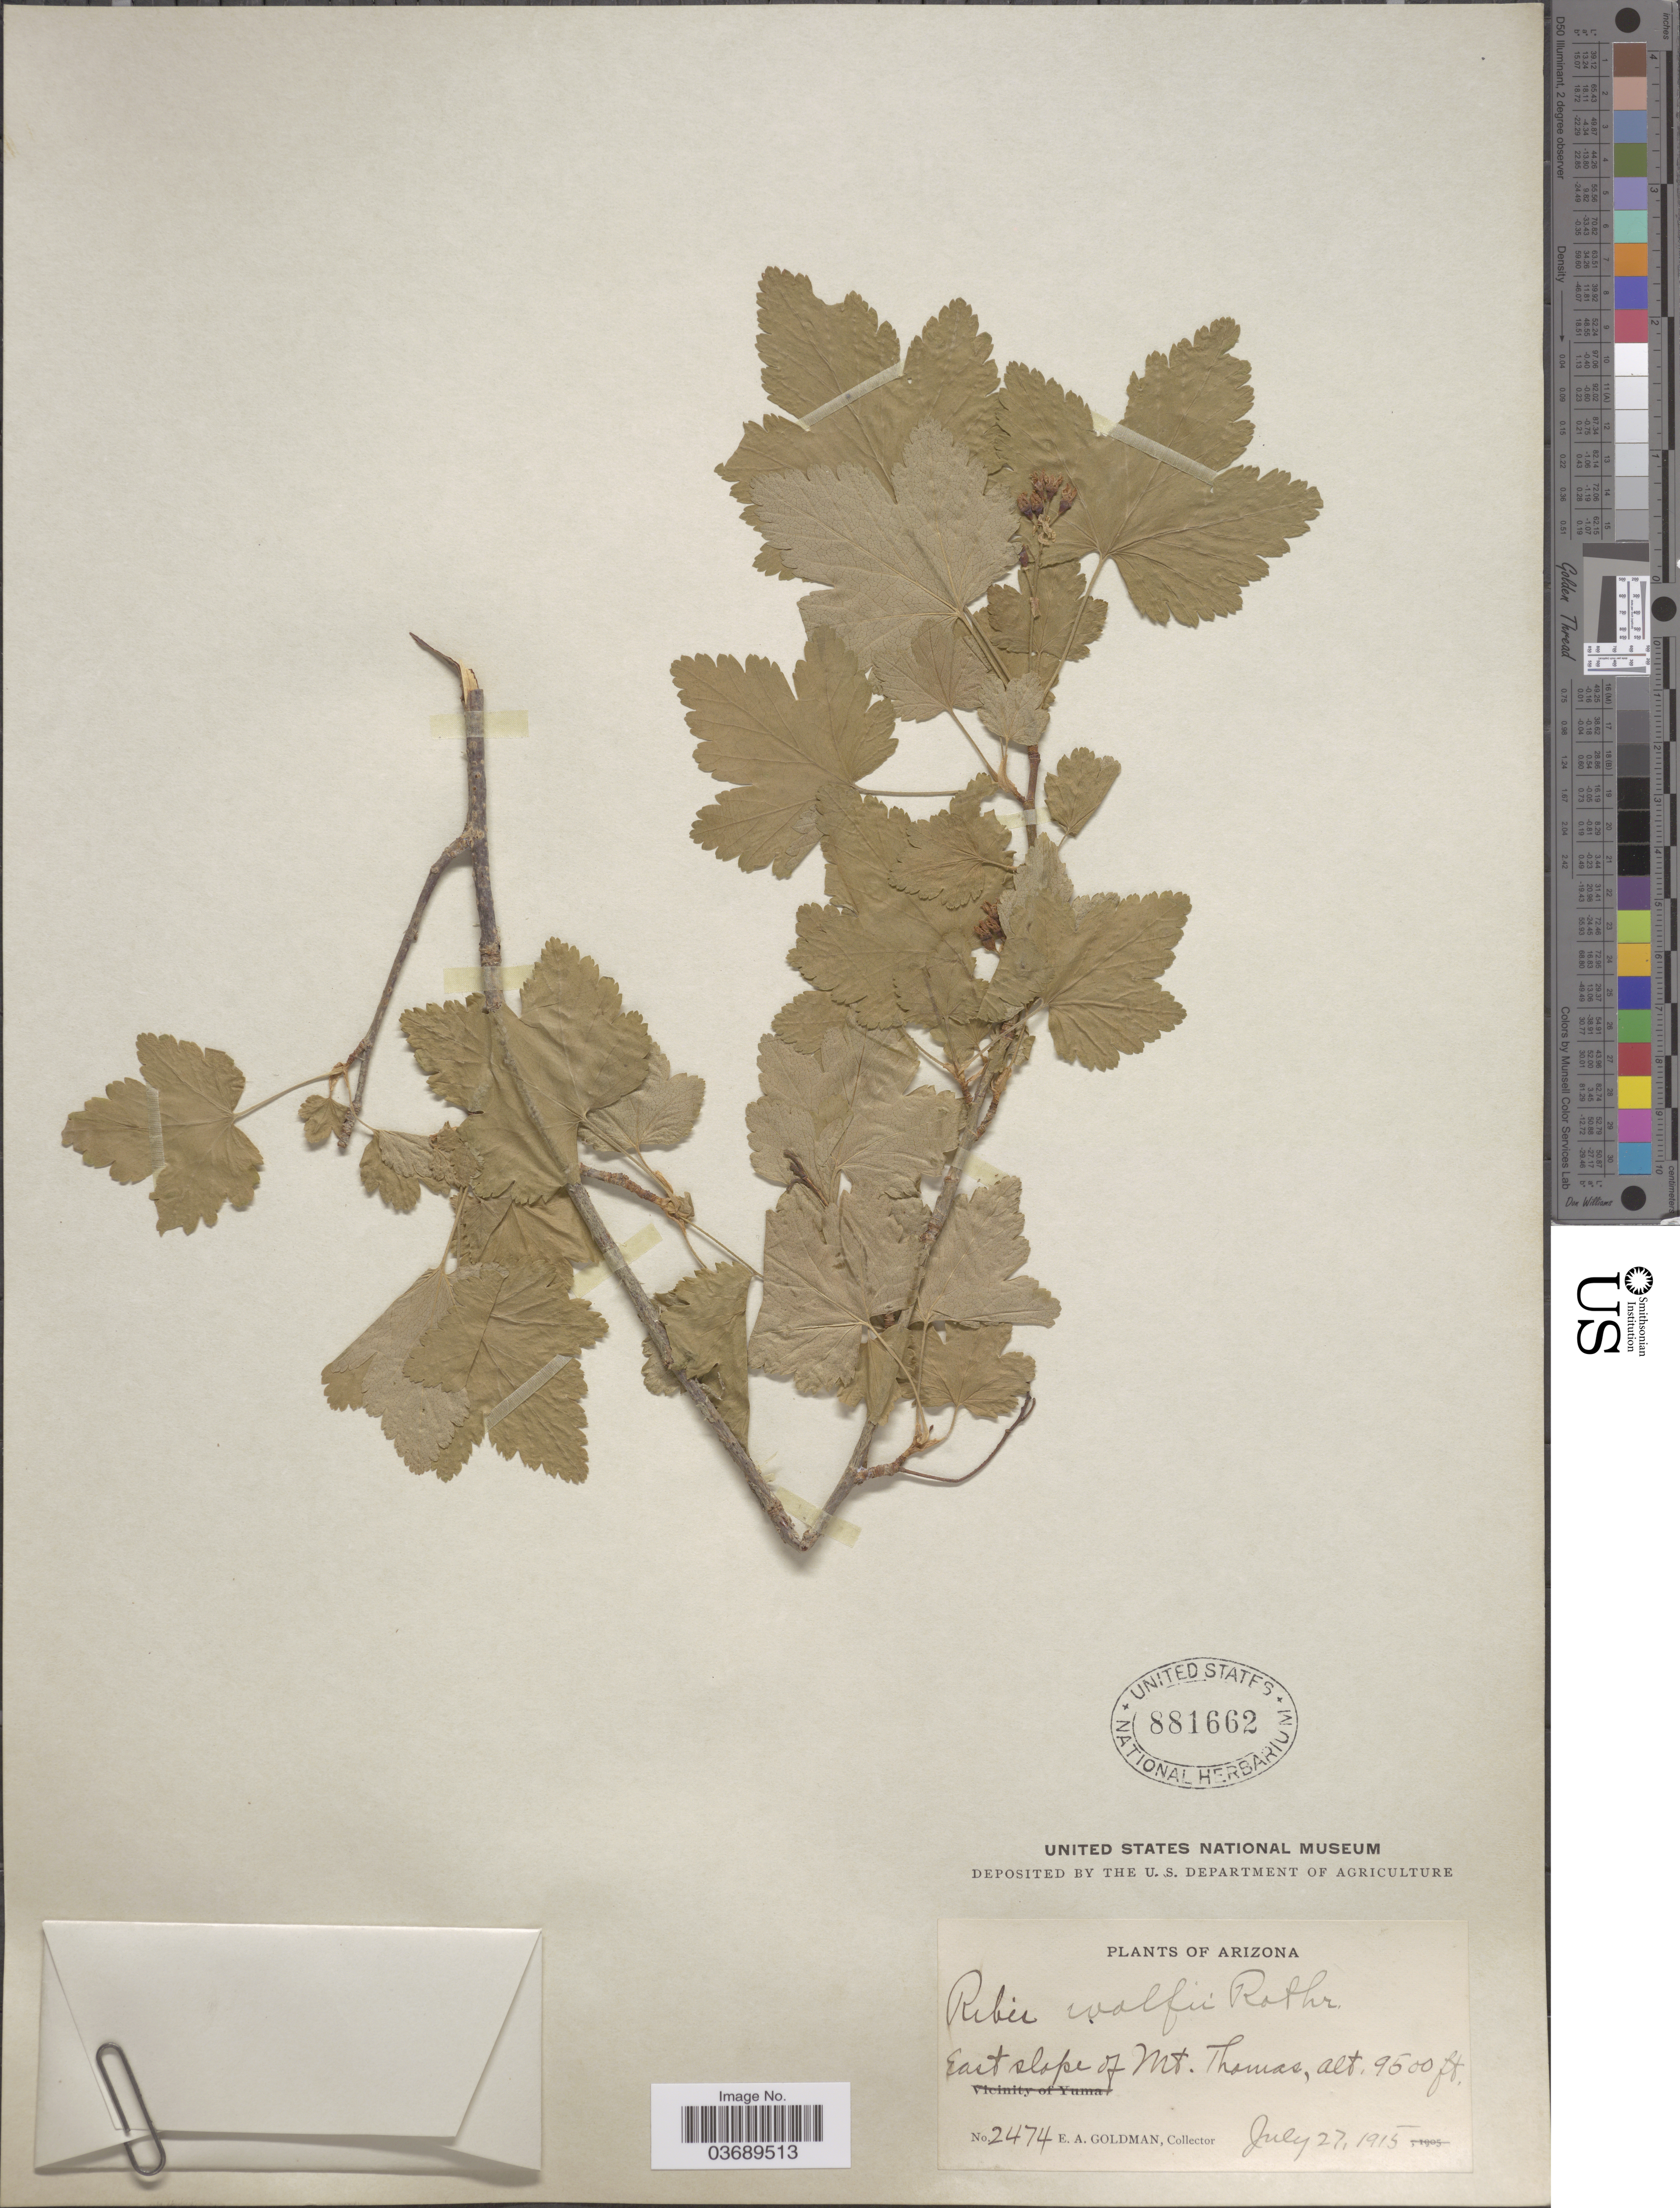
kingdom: Plantae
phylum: Tracheophyta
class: Magnoliopsida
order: Saxifragales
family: Grossulariaceae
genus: Ribes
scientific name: Ribes wolfii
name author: Rothr.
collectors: E. A. Goldman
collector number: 2474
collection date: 1915-07-27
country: United States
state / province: Arizona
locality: East slope of Mt. Thomas.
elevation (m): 2896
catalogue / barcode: US 881662